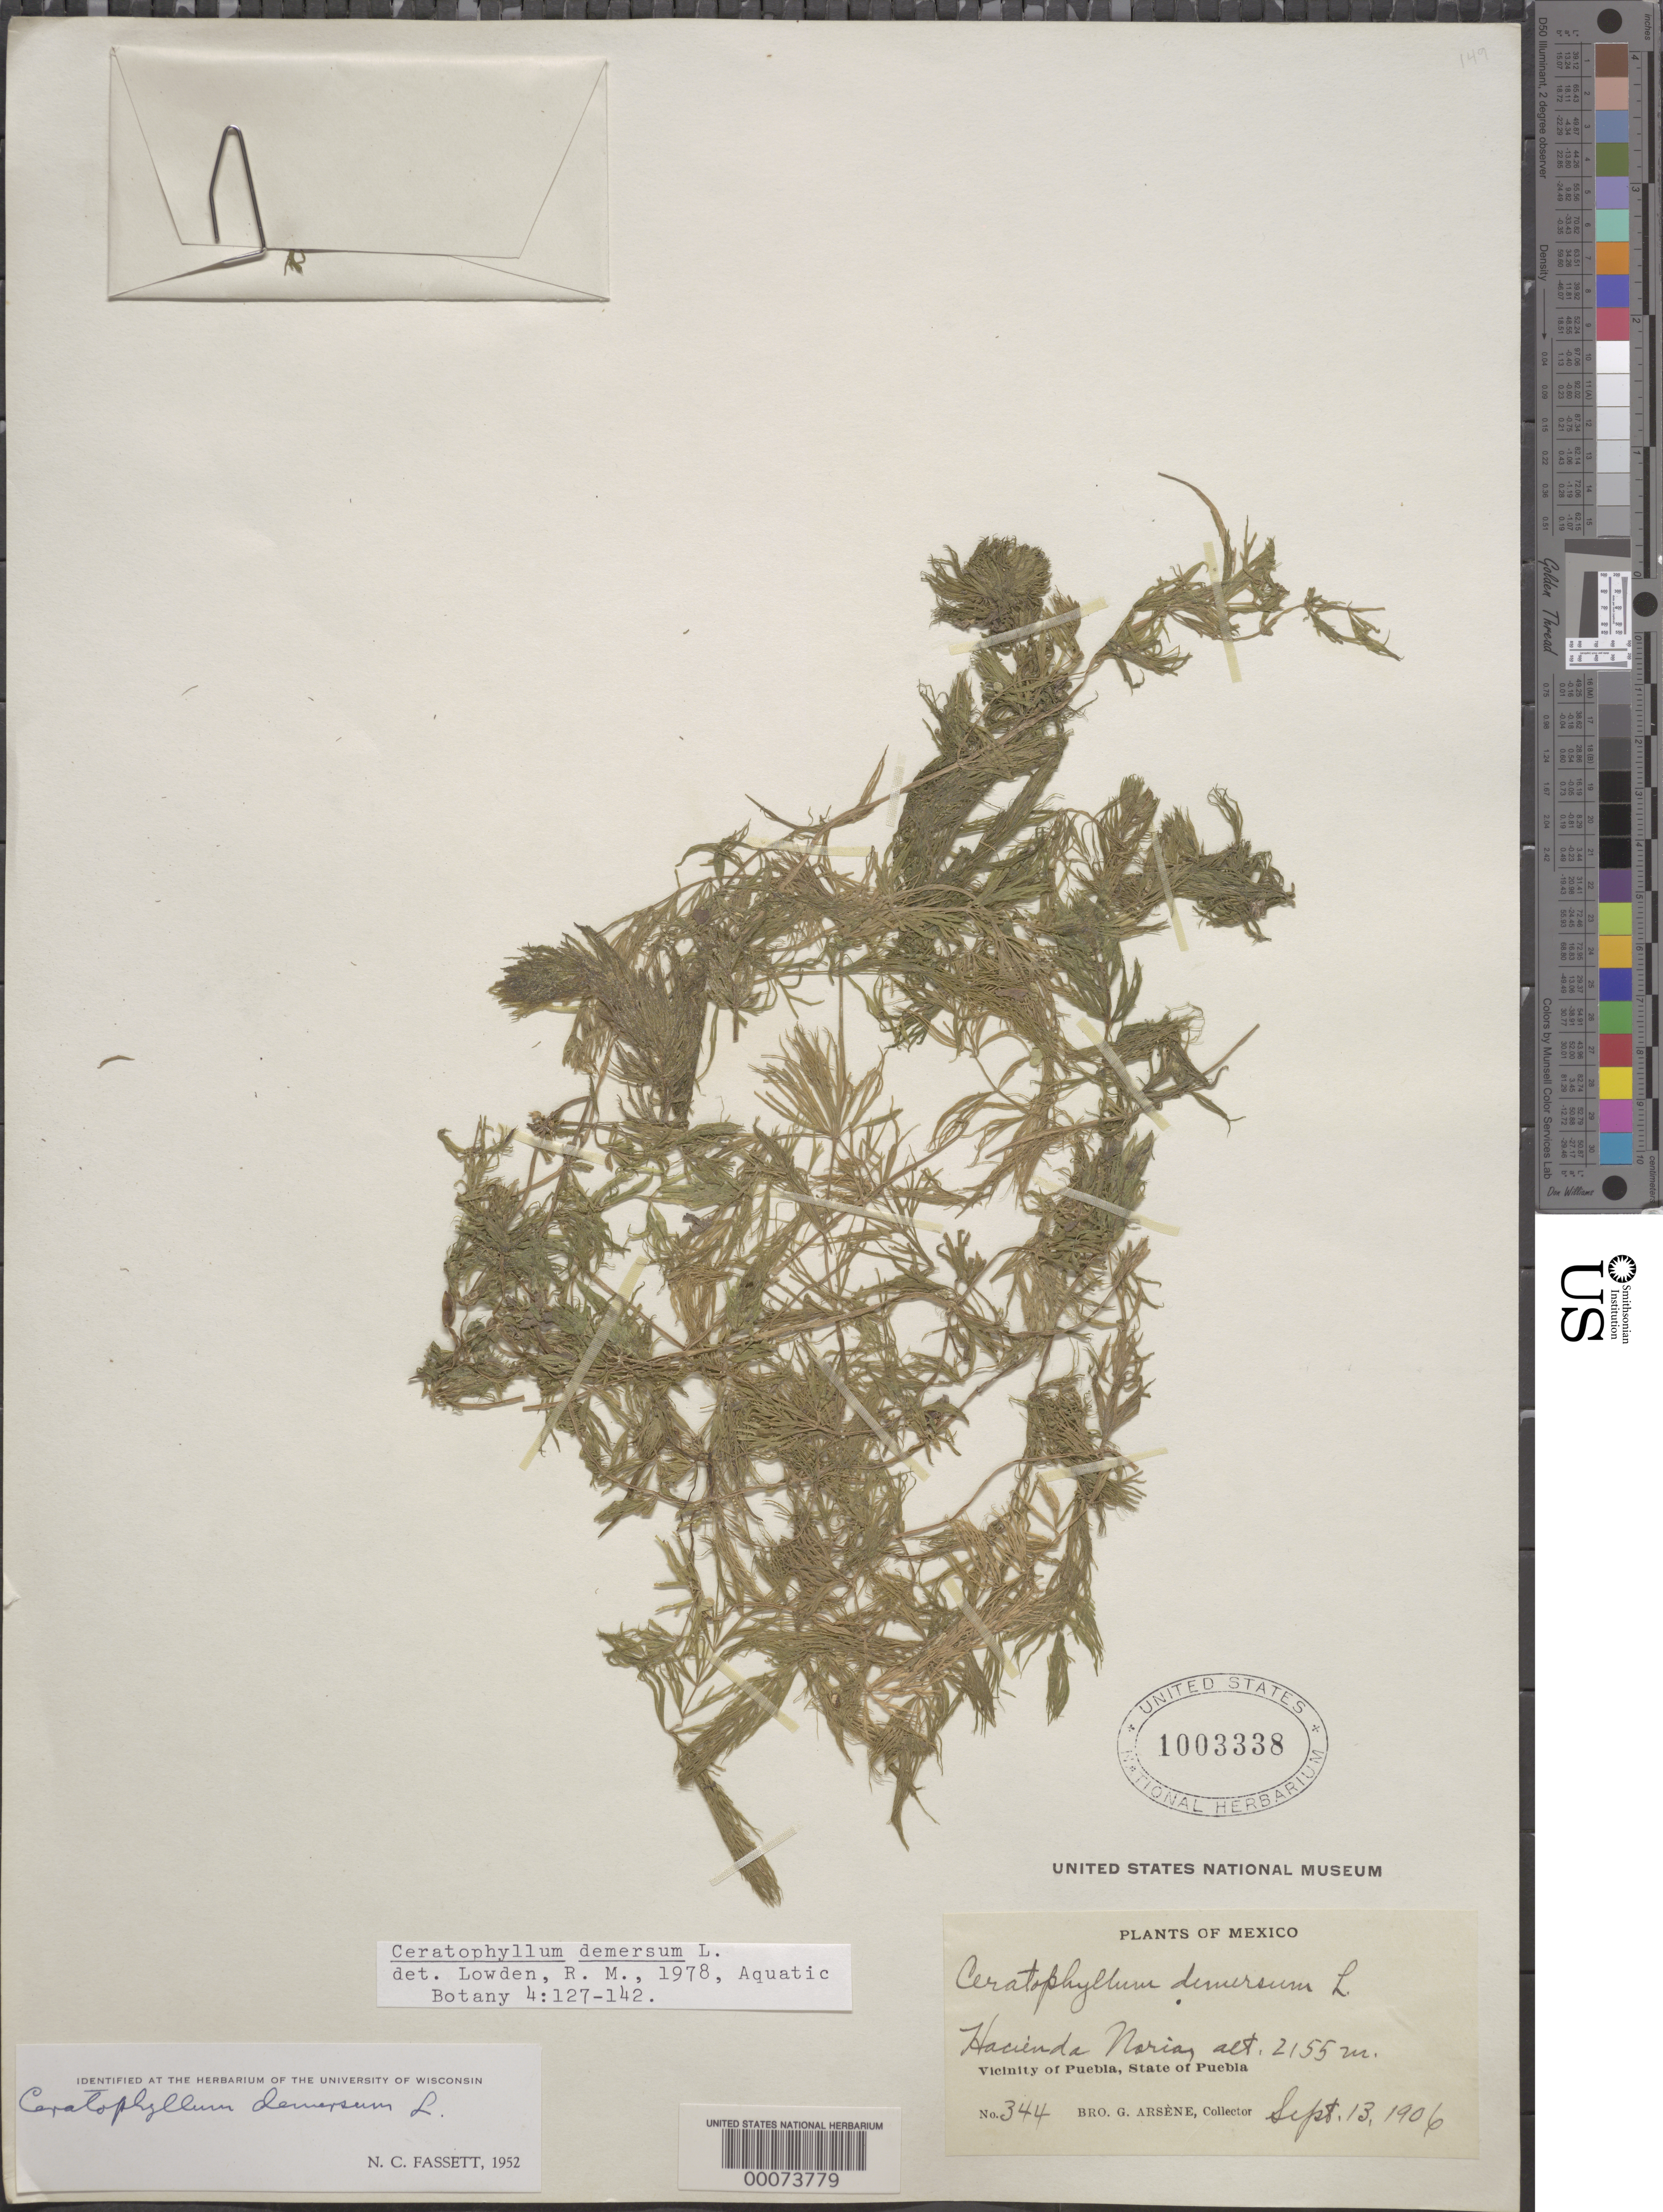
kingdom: Plantae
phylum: Tracheophyta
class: Magnoliopsida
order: Ceratophyllales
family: Ceratophyllaceae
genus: Ceratophyllum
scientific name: Ceratophyllum demersum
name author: L.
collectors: Bro. G. Arsène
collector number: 344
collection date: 1906-09-13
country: Mexico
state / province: Puebla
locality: Hacienda Noria. Vicinity of Puebla.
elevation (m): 2155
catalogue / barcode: US 1003338